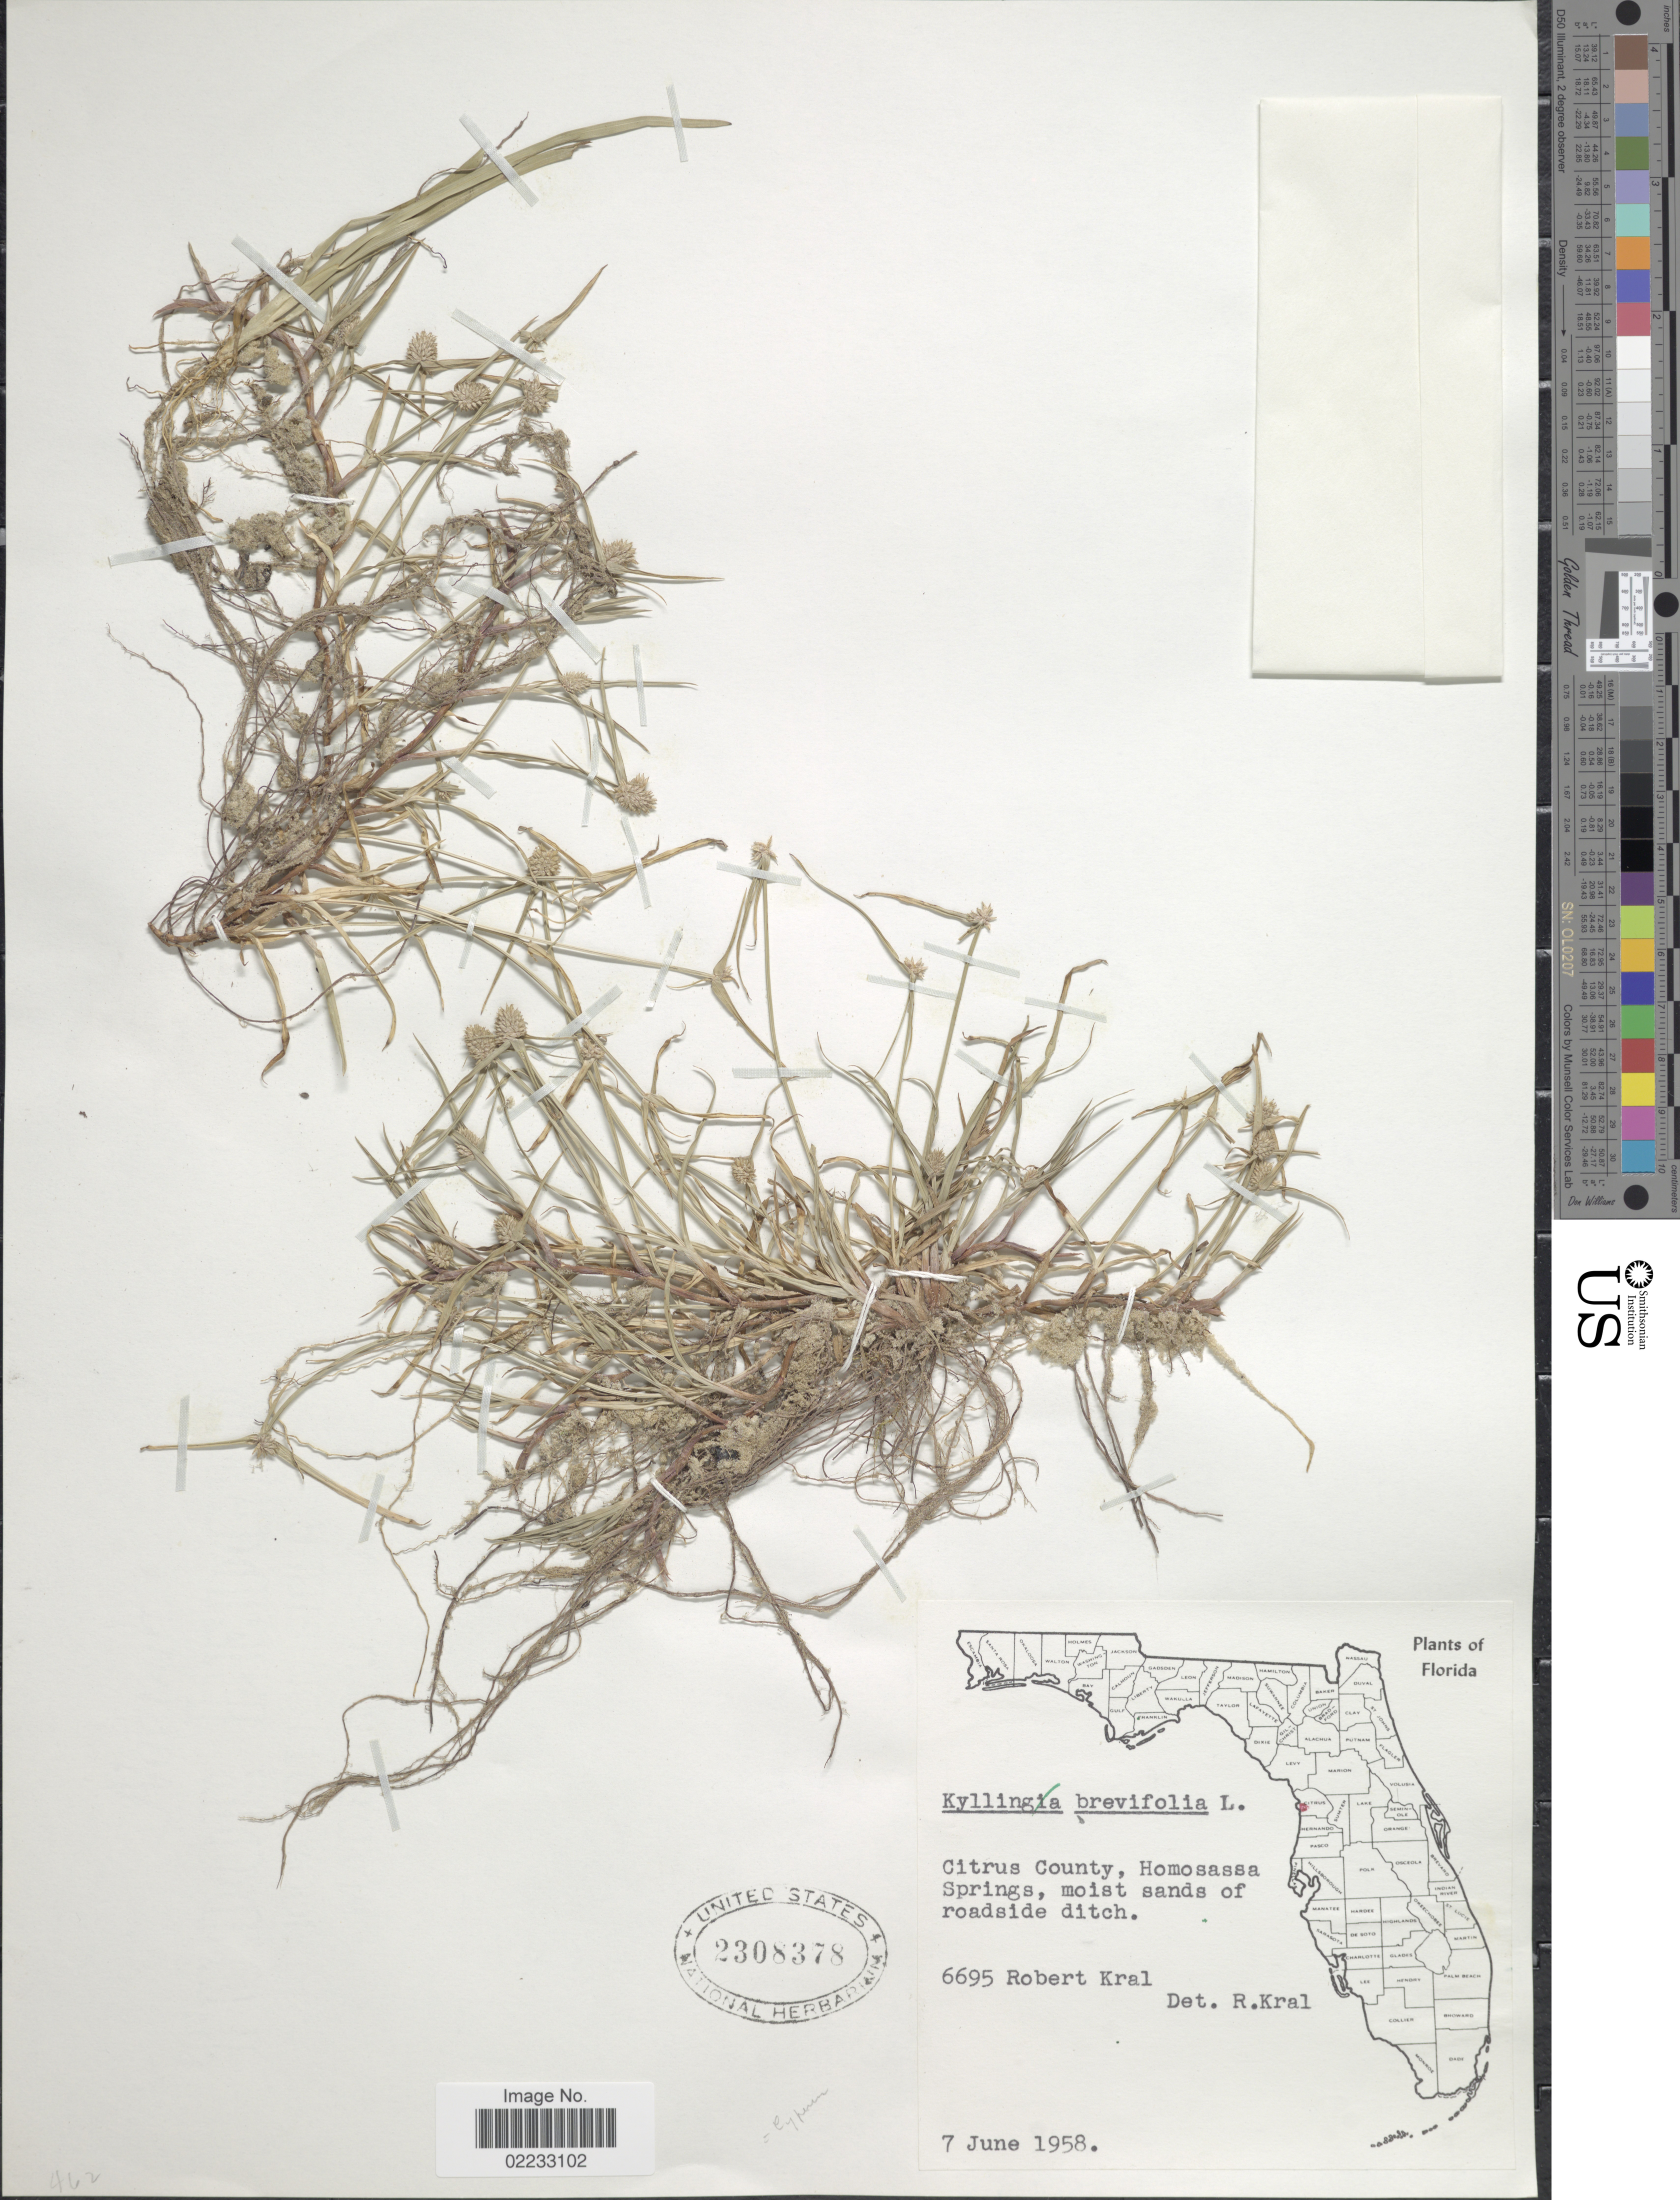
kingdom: Plantae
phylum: Tracheophyta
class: Liliopsida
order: Poales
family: Cyperaceae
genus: Cyperus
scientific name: Cyperus brevifolius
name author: (Rottb.) Hassk.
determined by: Strong, M. T., (US), Smithsonian Institution - National Museum of Natural History (UNITED STATES)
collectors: R. Kral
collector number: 6695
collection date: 1958-06-07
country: United States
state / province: Florida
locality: Citrus County, Homosassa Springs, moist sands of roadside ditch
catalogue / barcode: US 2308378